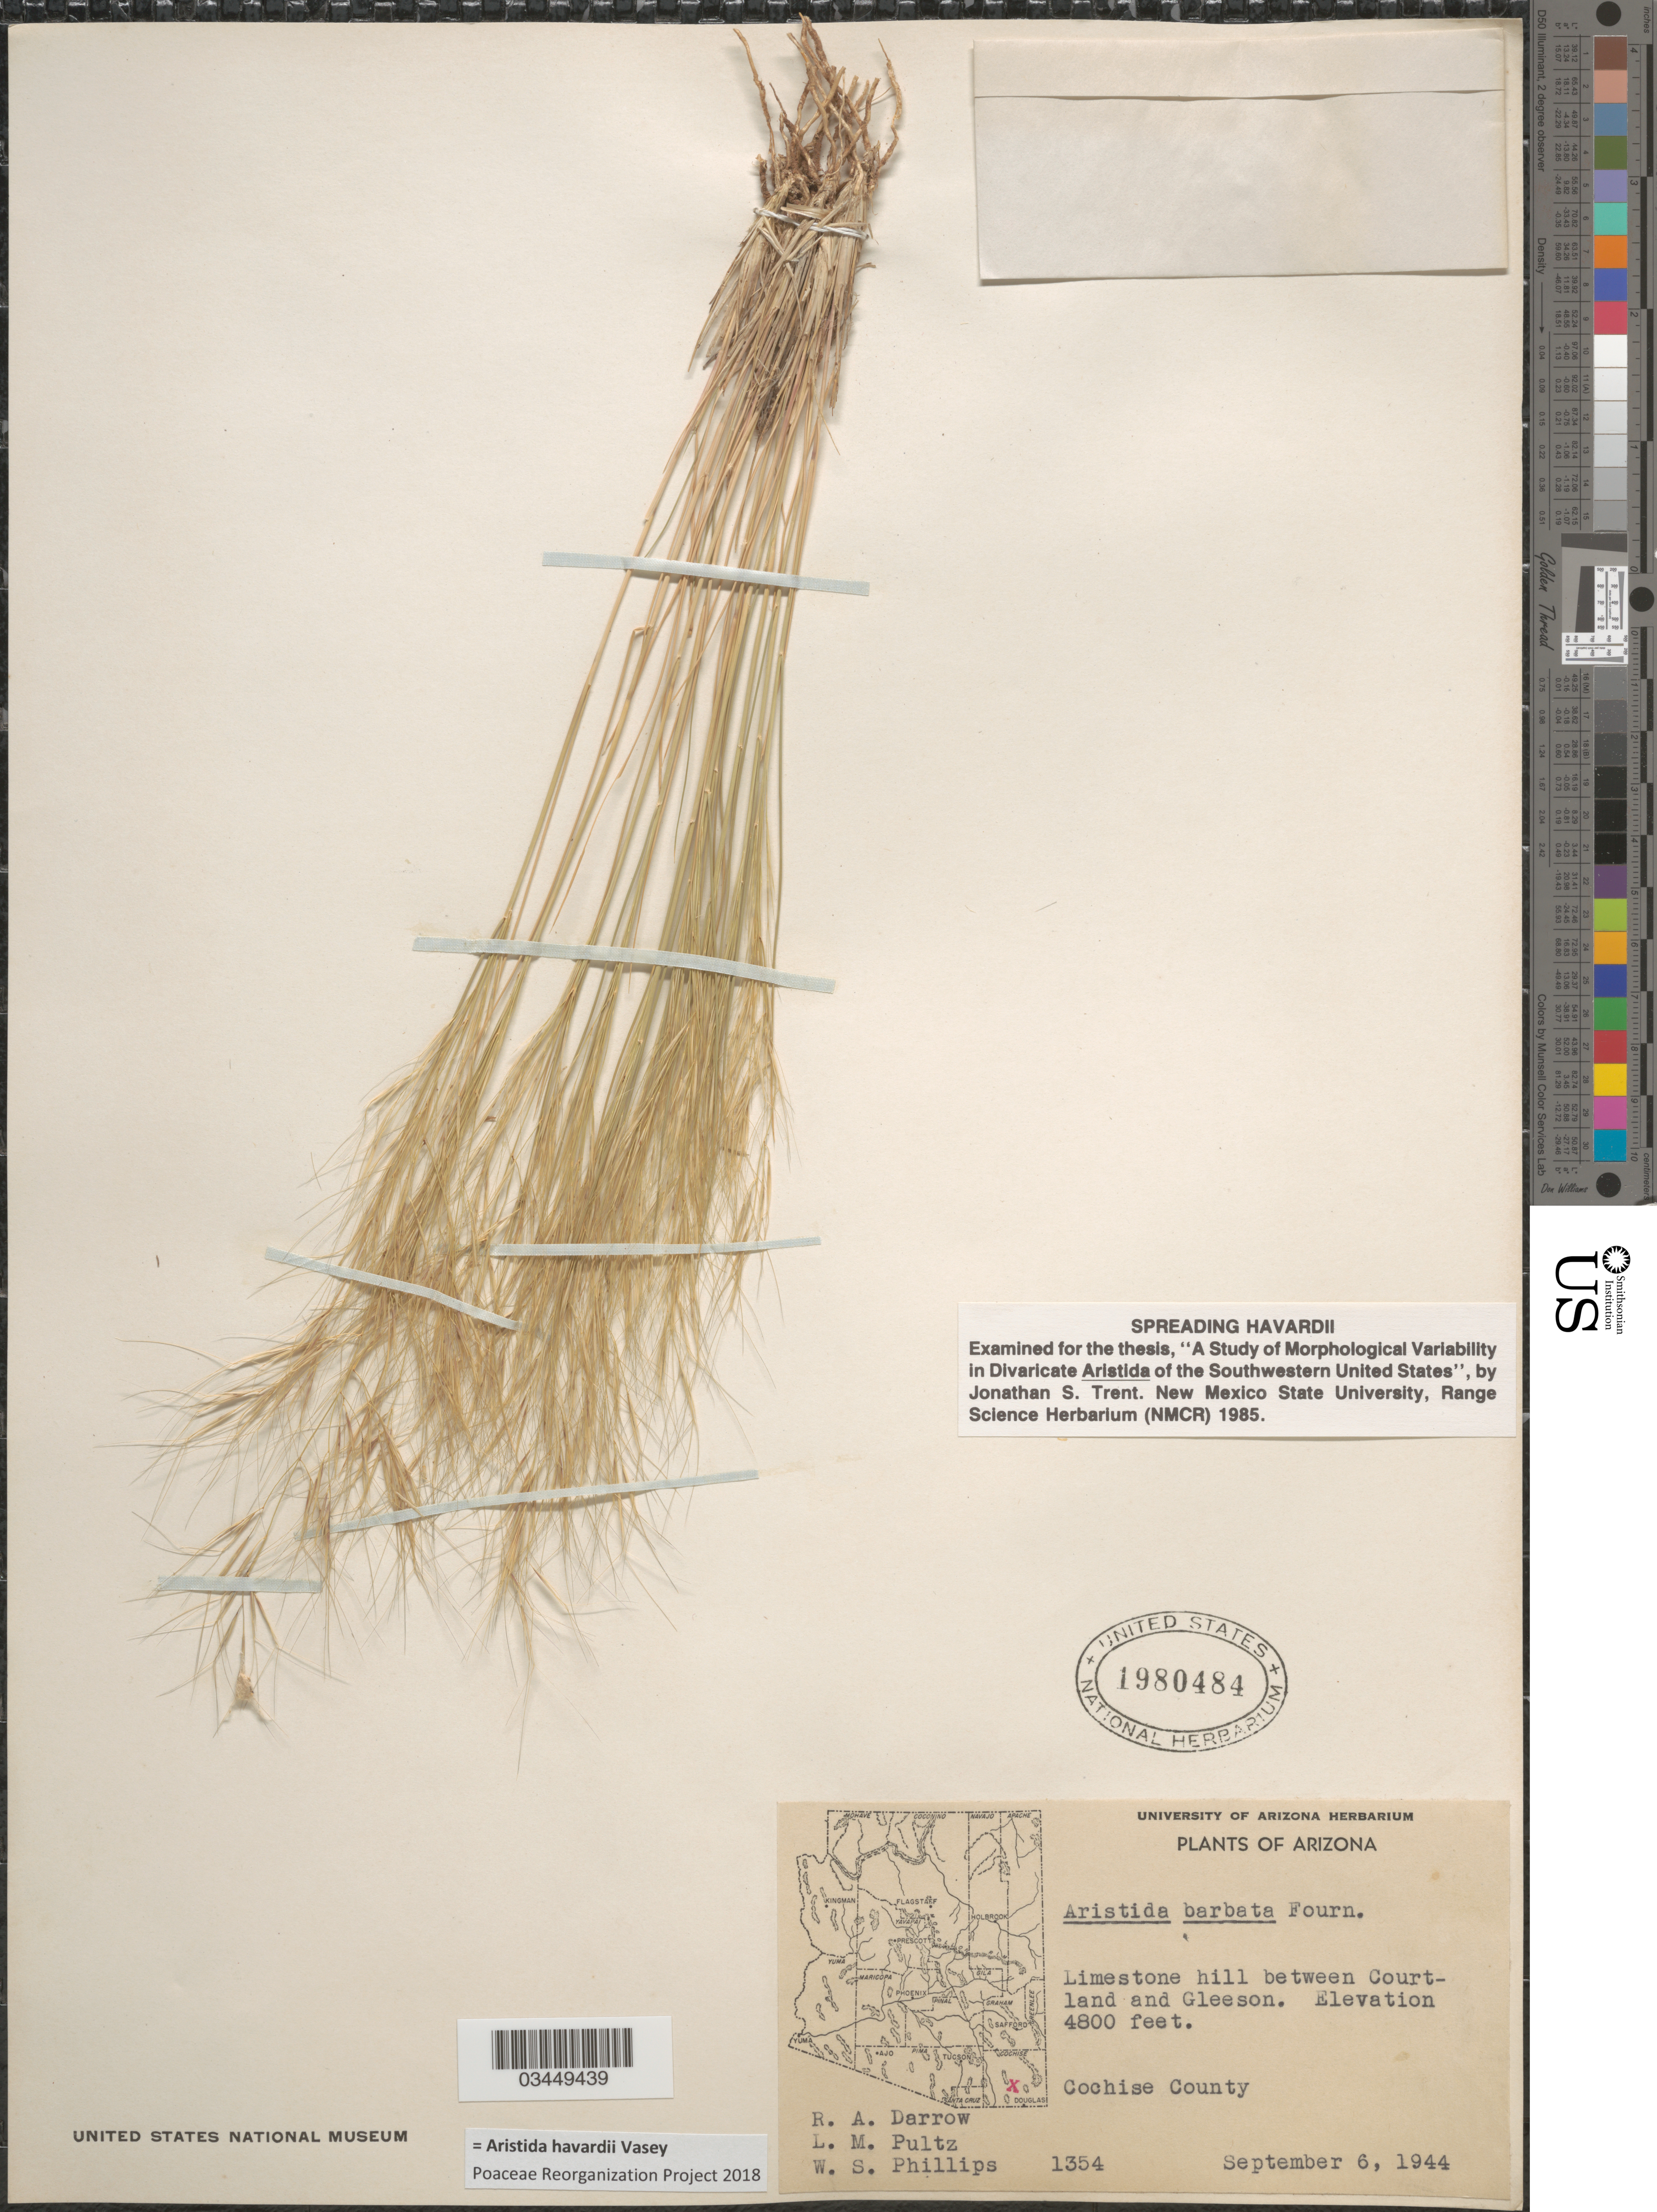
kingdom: Plantae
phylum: Tracheophyta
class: Liliopsida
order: Poales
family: Poaceae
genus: Aristida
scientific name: Aristida havardii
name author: Vasey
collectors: R. A. Darrow, L. Pultz & W. S. Phillips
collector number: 1354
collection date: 1944-09-06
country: United States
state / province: Arizona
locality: Limestone hill between Courtland and Gleeson. Cochise County.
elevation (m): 1463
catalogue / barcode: US 1980484